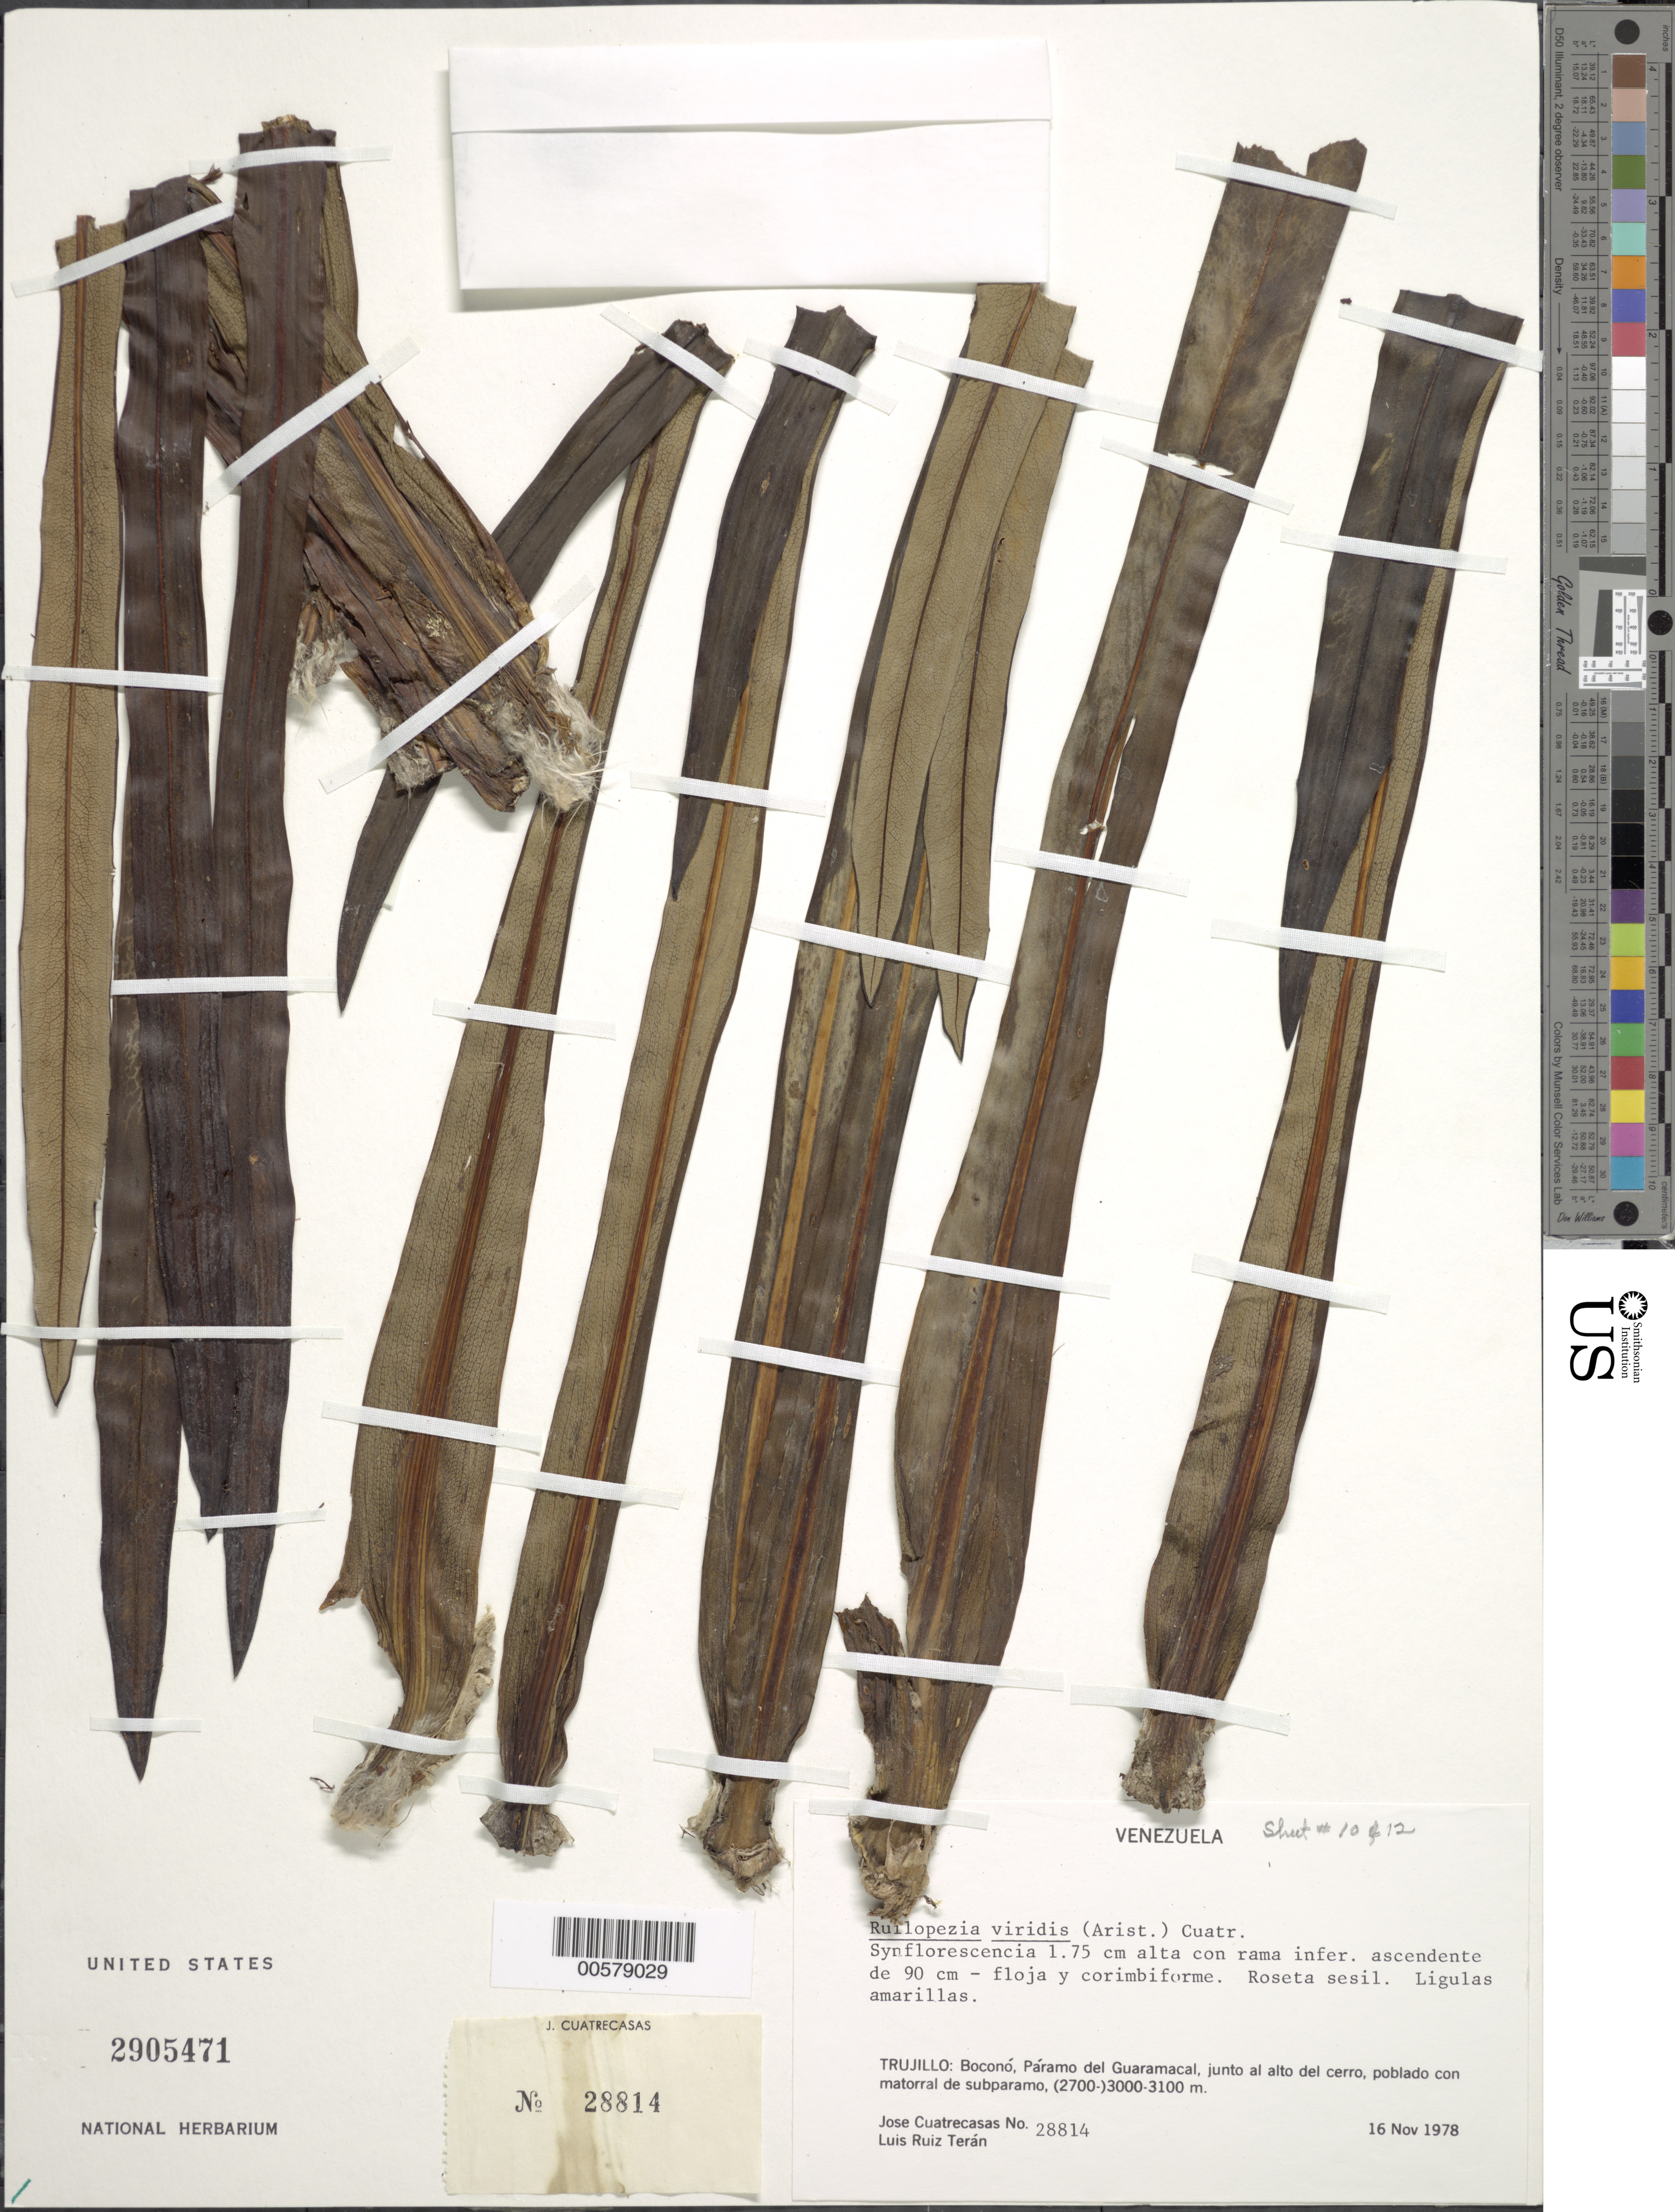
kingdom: Plantae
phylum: Tracheophyta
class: Magnoliopsida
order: Asterales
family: Asteraceae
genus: Ruilopezia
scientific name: Ruilopezia viridis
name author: (Aristeg.) Cuatrec.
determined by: Cuatrecasas, J.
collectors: J. Cuatrecasas & L. E. Ruíz-Terán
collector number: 28814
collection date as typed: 16 Nov 1978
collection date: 1978-11-16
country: Venezuela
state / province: Trujillo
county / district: Boconó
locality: Páramo de Guaramacal, junto al alto del cerro, poblado con matorral de subparamo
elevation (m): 2700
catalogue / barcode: US 2905471